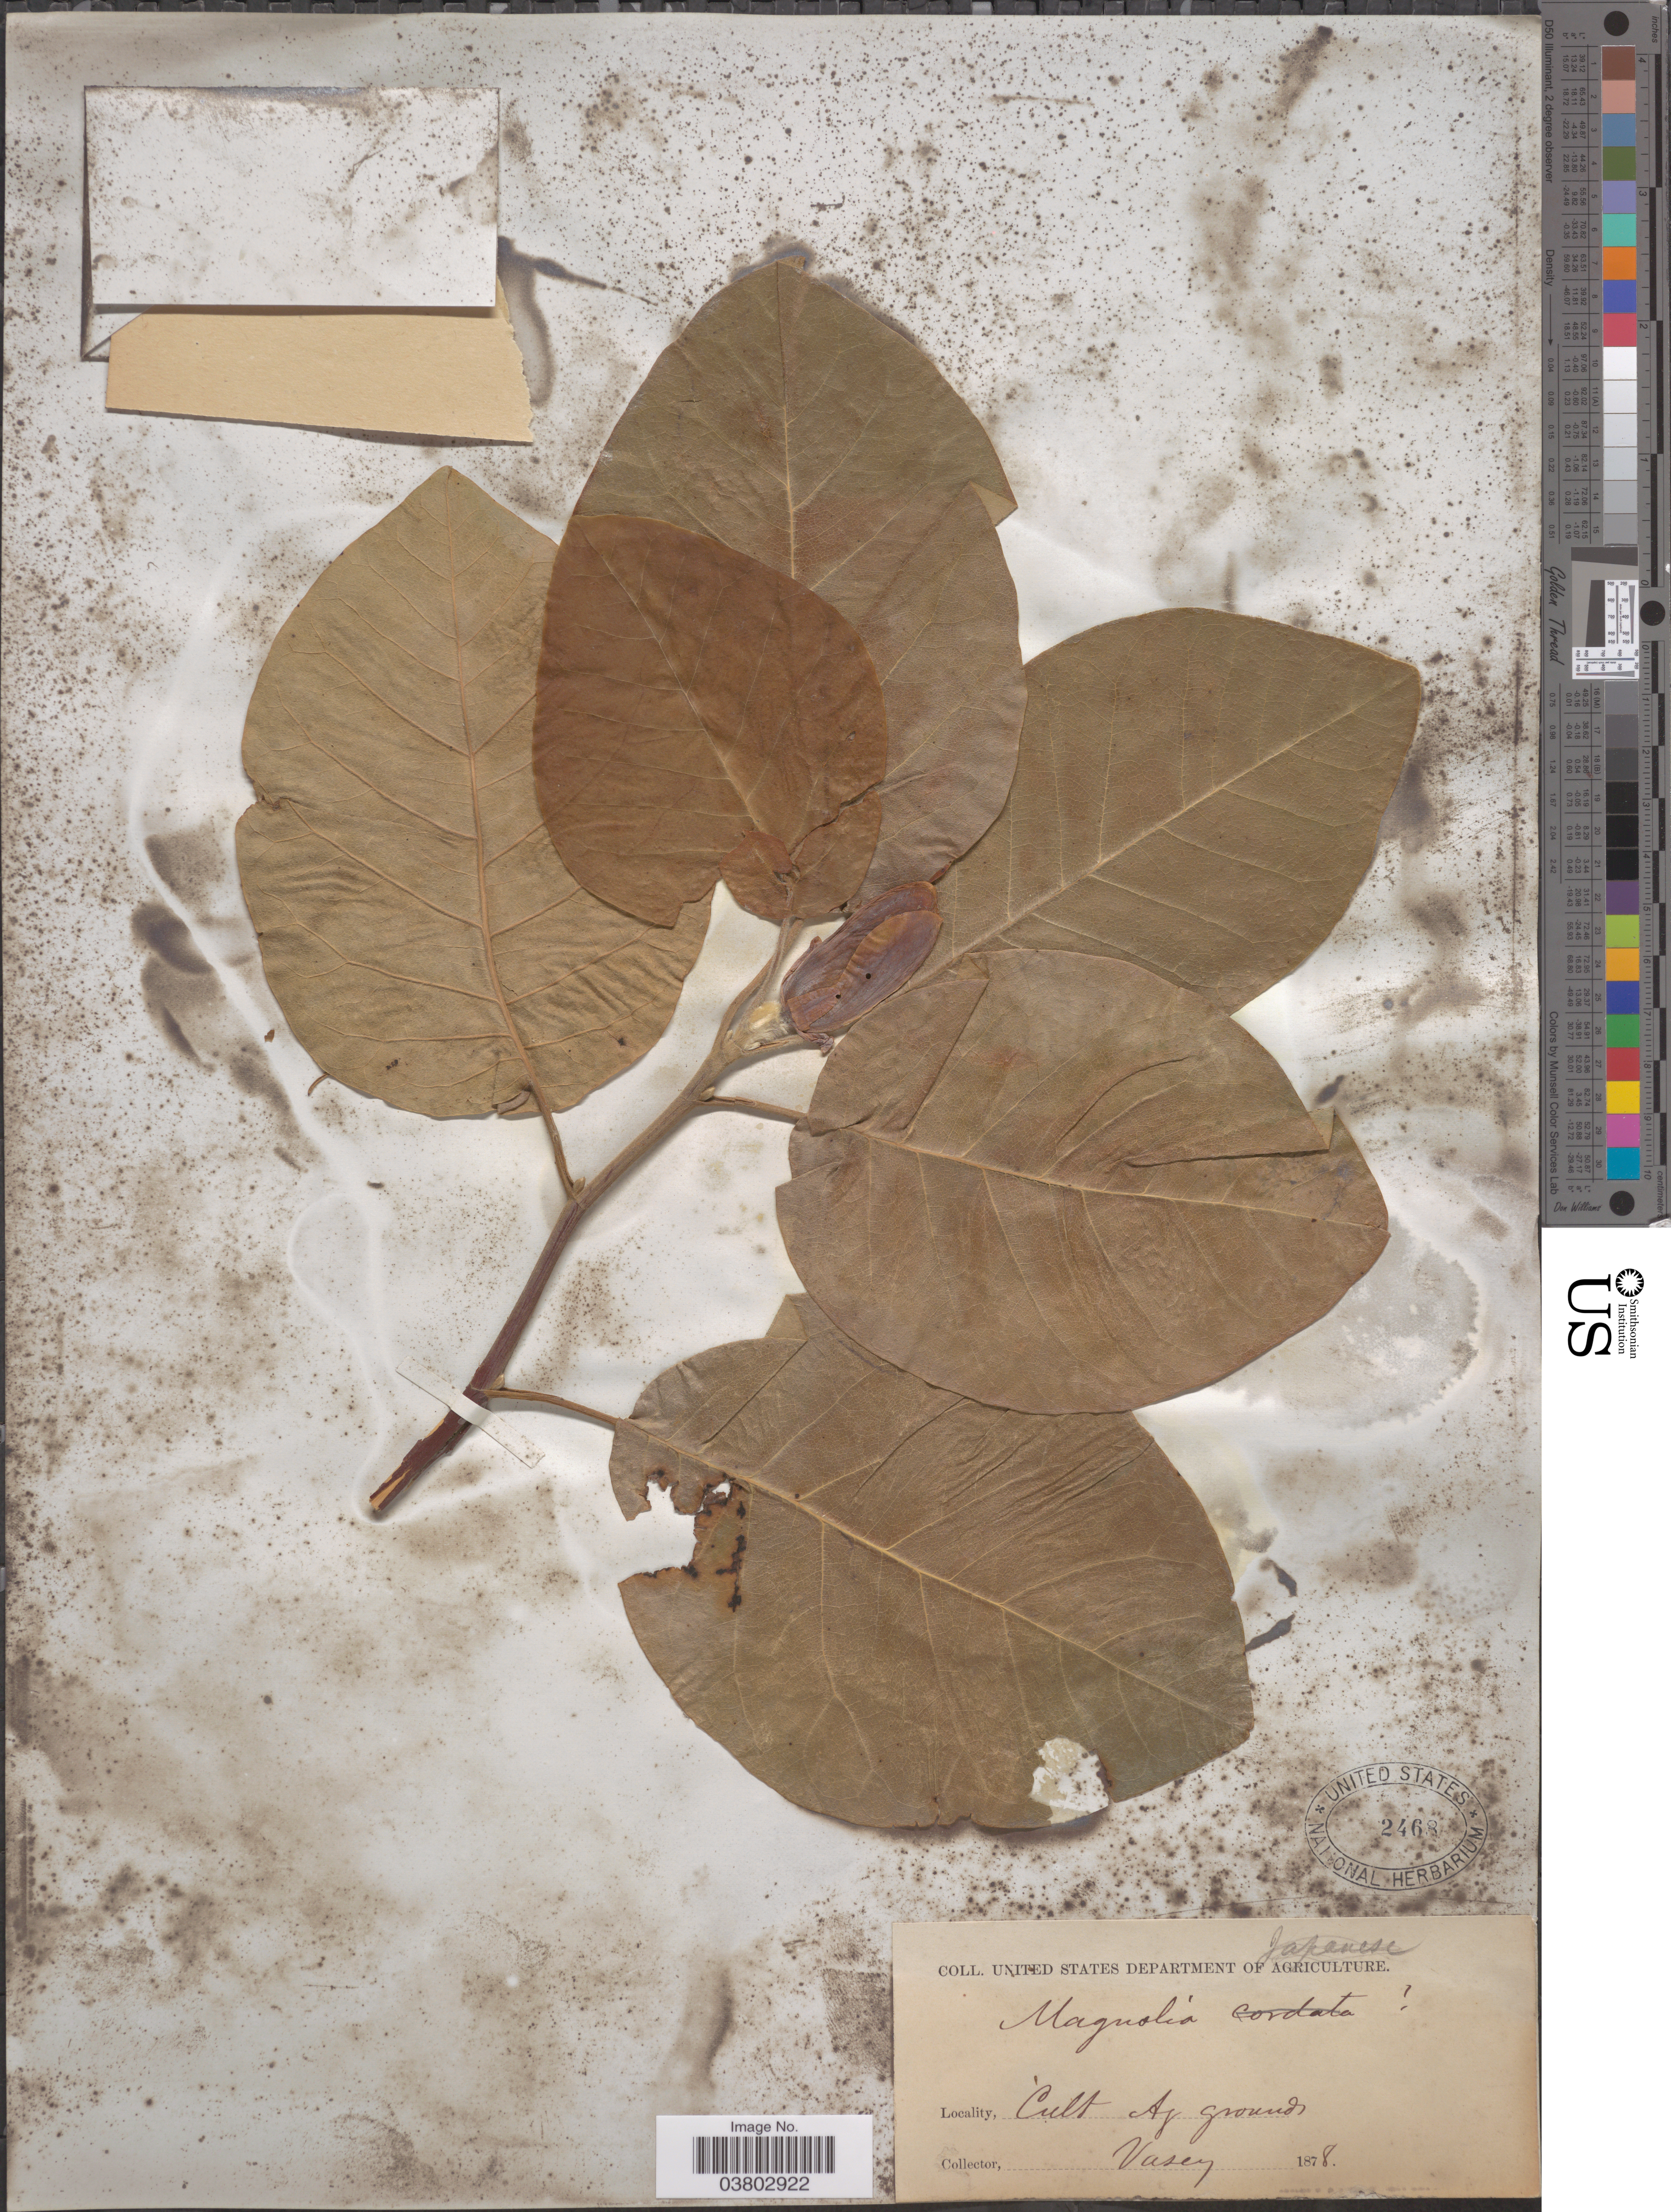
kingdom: Plantae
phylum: Tracheophyta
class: Magnoliopsida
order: Magnoliales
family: Magnoliaceae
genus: Magnolia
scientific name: Magnolia sp.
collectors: Vasey, --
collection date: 1878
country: United States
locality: Ag grounds.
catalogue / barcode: US 2468